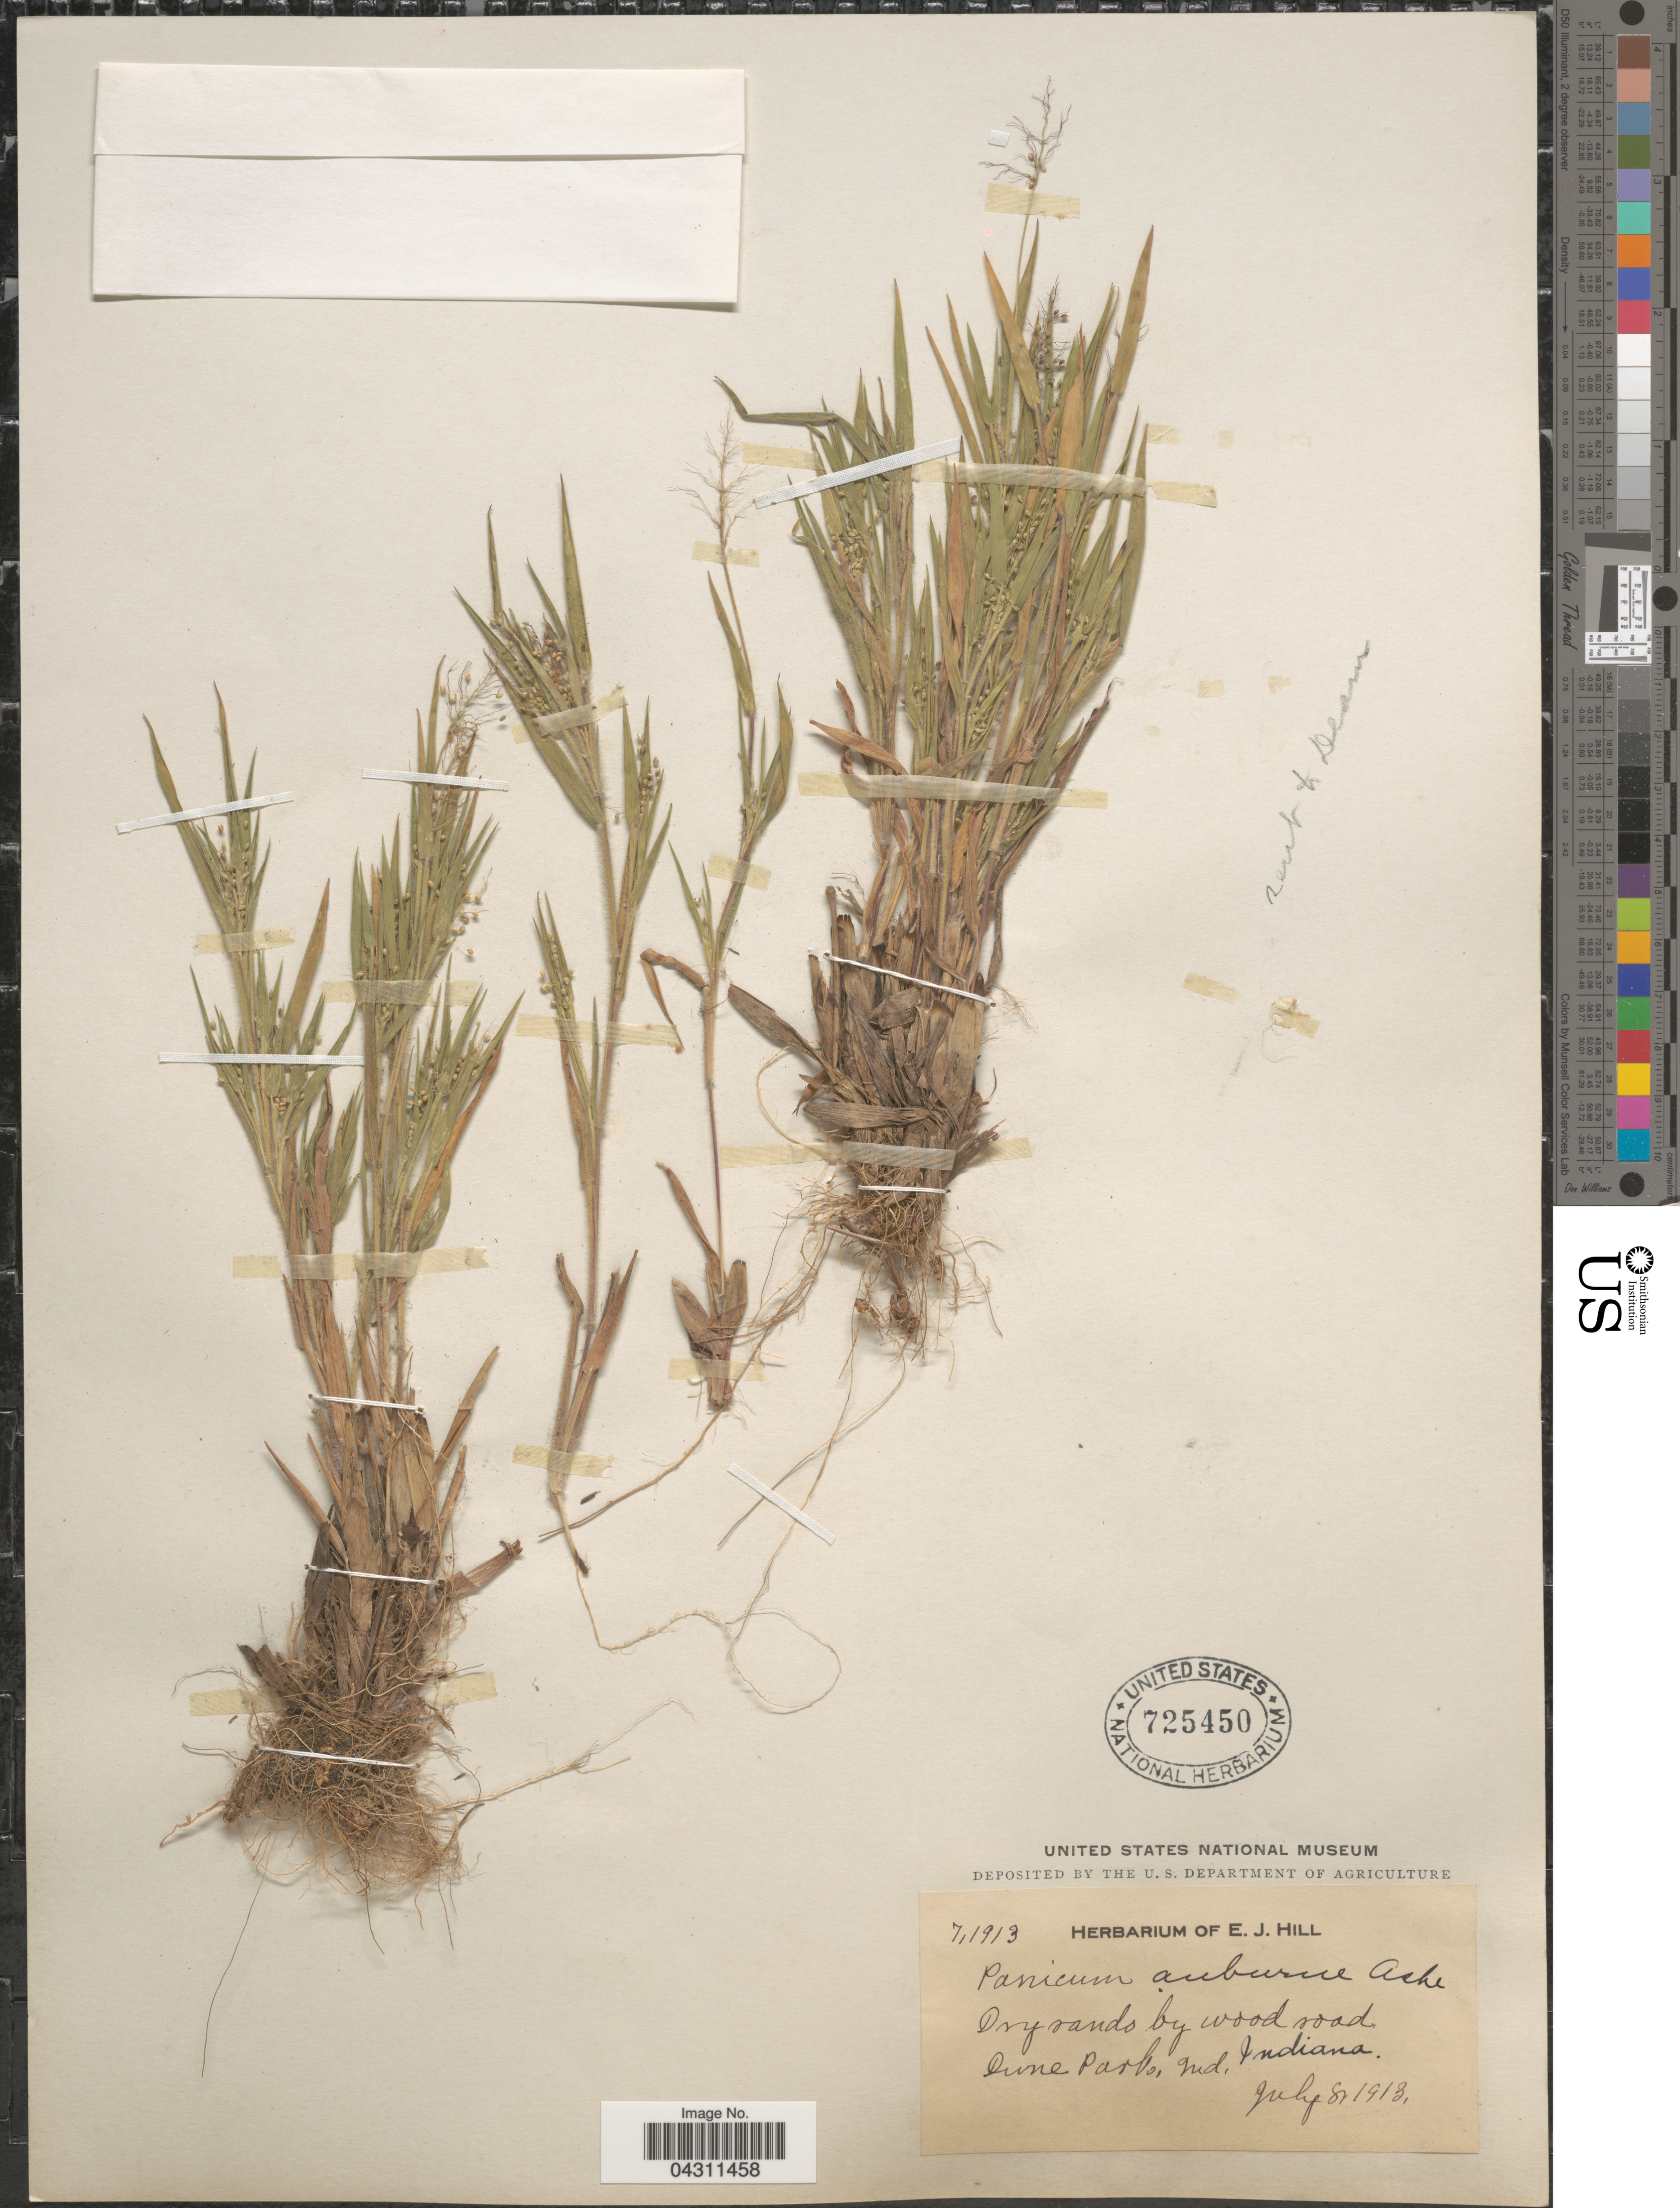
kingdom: Plantae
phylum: Tracheophyta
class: Liliopsida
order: Poales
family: Poaceae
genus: Dichanthelium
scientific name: Dichanthelium sphaerocarpon var. sphaerocarpon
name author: (Elliott) Gould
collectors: Ex herb. E. J. Hill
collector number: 7,1913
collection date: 1913-07-08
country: United States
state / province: Indiana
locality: Dry sands by wood road. Dune Park, Ind.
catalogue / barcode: US 725450